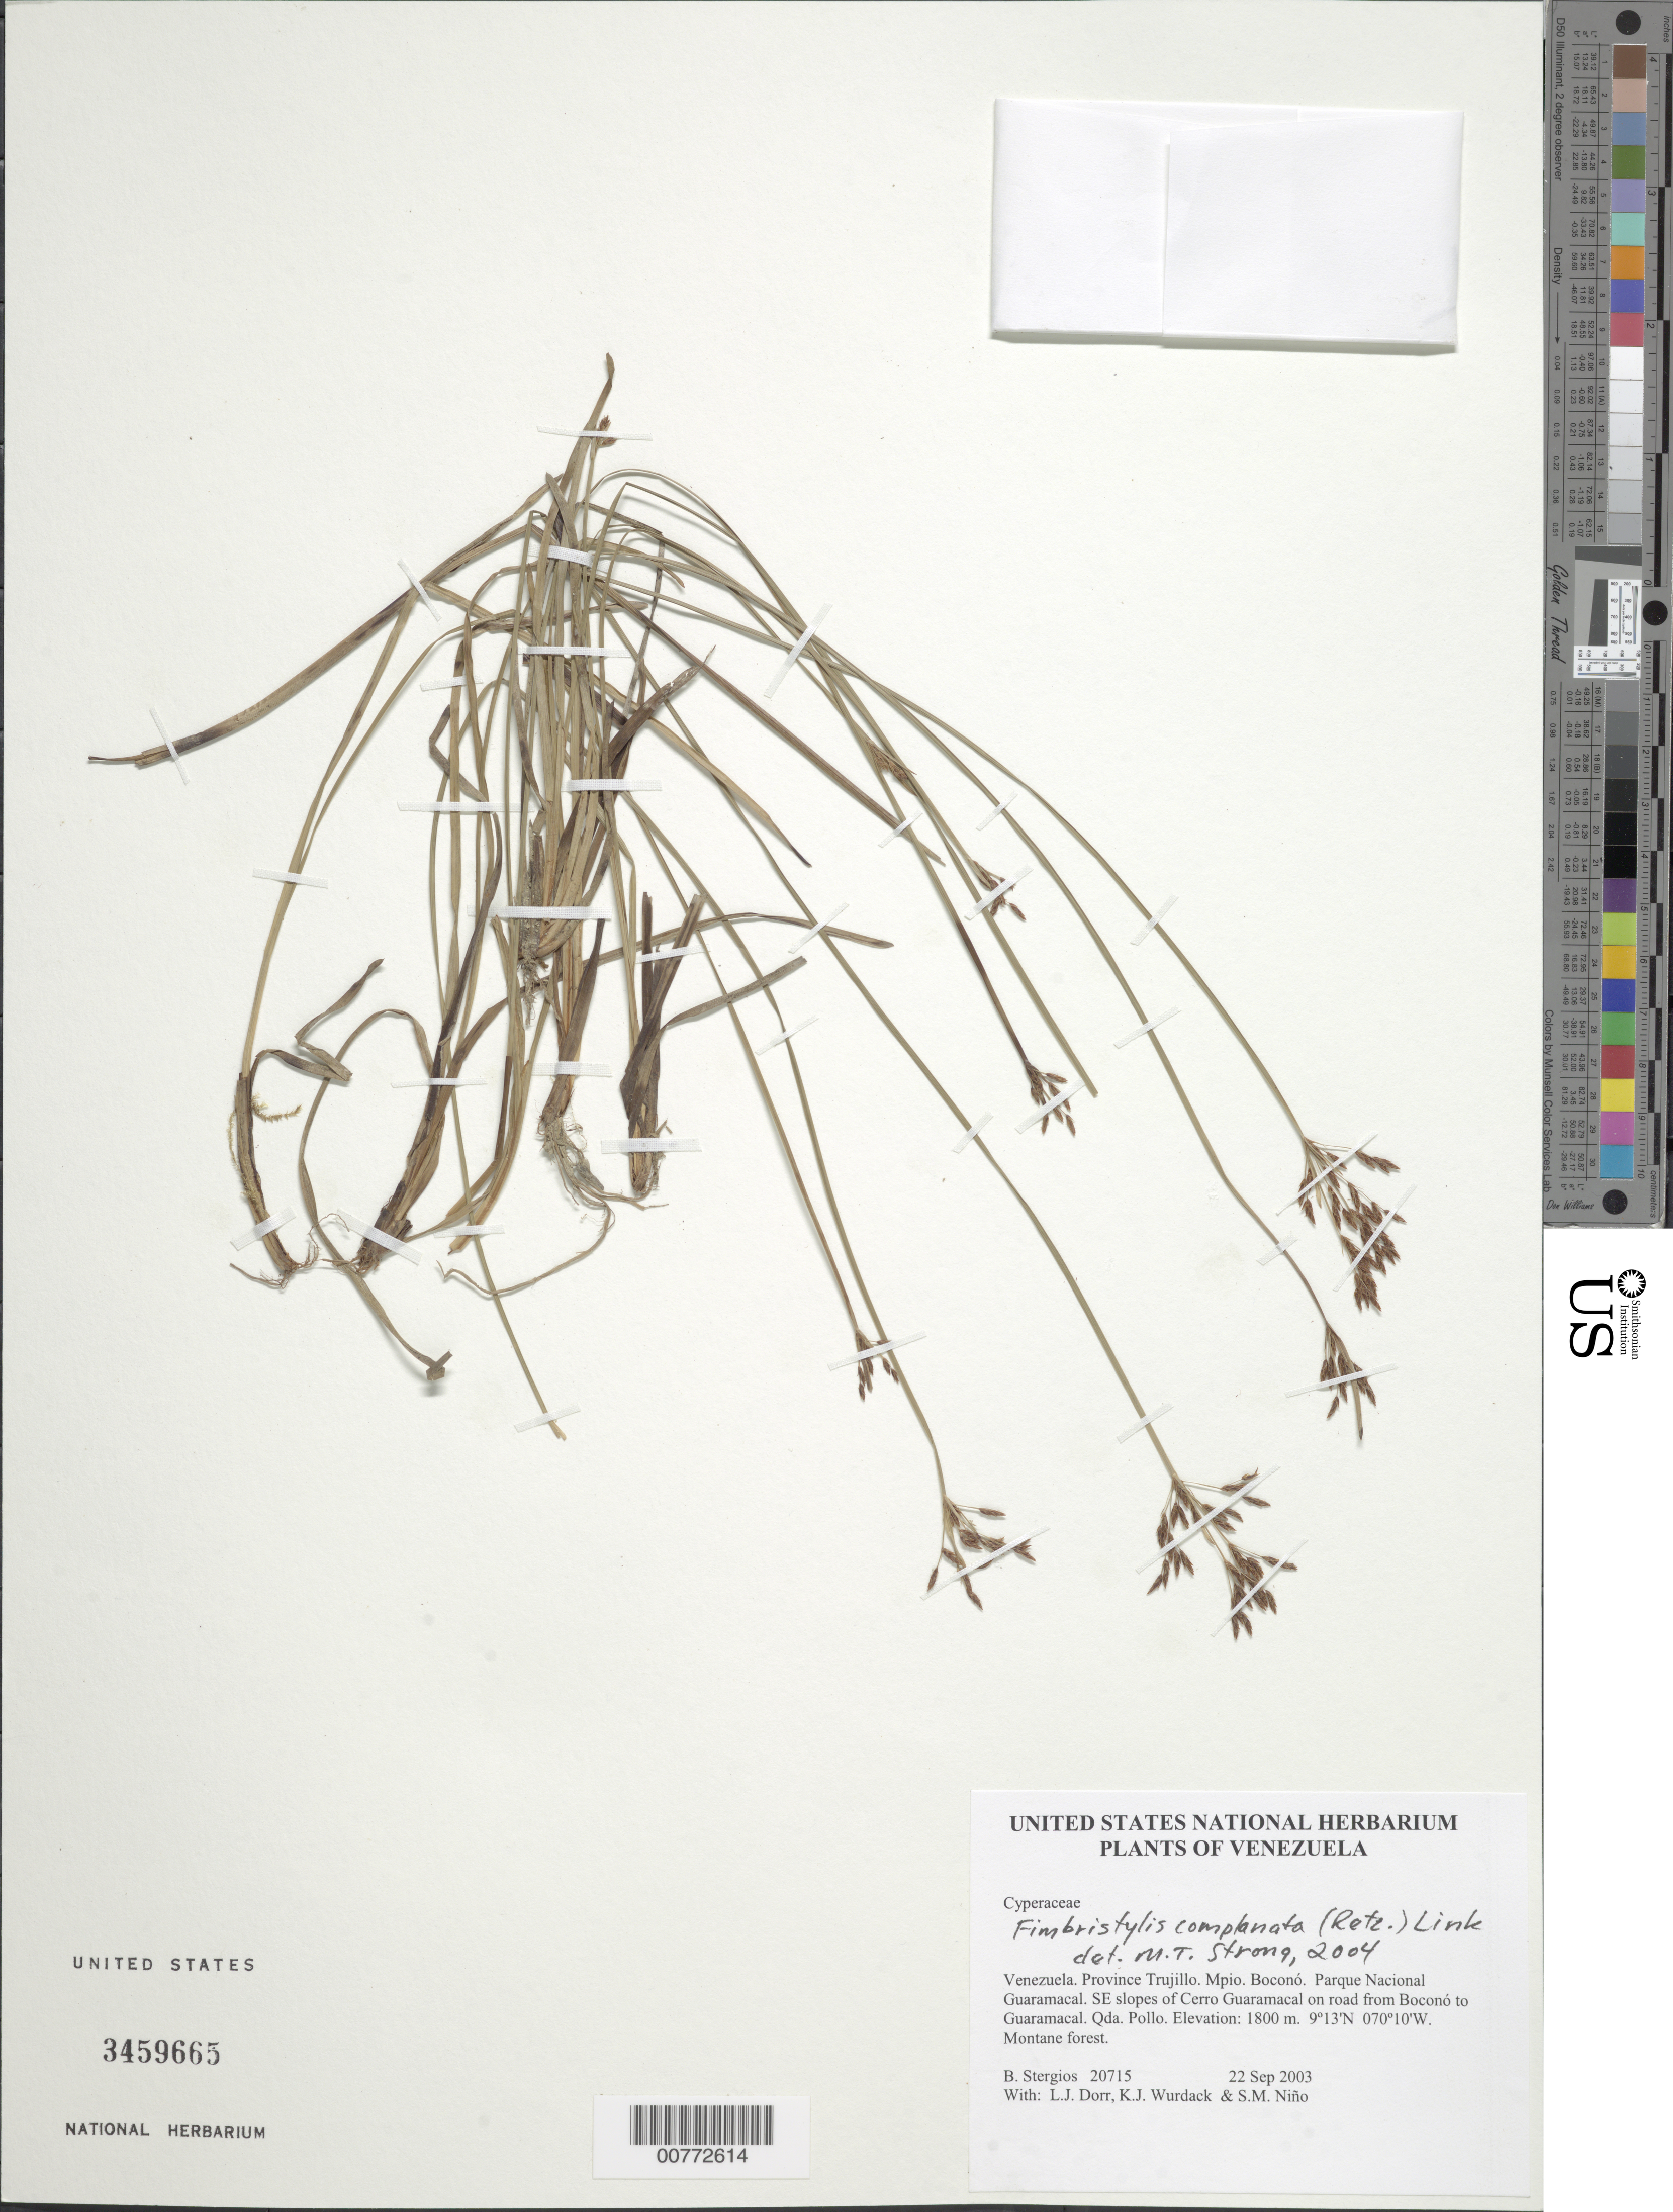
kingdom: Plantae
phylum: Tracheophyta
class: Liliopsida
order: Poales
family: Cyperaceae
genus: Fimbristylis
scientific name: Fimbristylis complanata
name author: (Retz.) Link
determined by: Strong, M. T., (US), Smithsonian Institution - National Museum of Natural History (UNITED STATES)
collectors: B. G. Stergios, L. J. Dorr, K. Wurdack & S. M. Niño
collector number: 20715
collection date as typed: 22 Sep 2003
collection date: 2003-09-22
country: Venezuela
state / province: Trujillo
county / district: Boconó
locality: Parque Nacional Guaramacal. SE slopes of Cerro Guaramacal on road from Boconó to Guaramacal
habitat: Montane forest.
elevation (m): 1800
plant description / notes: K, MICH, PORT, US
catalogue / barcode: US 3459665